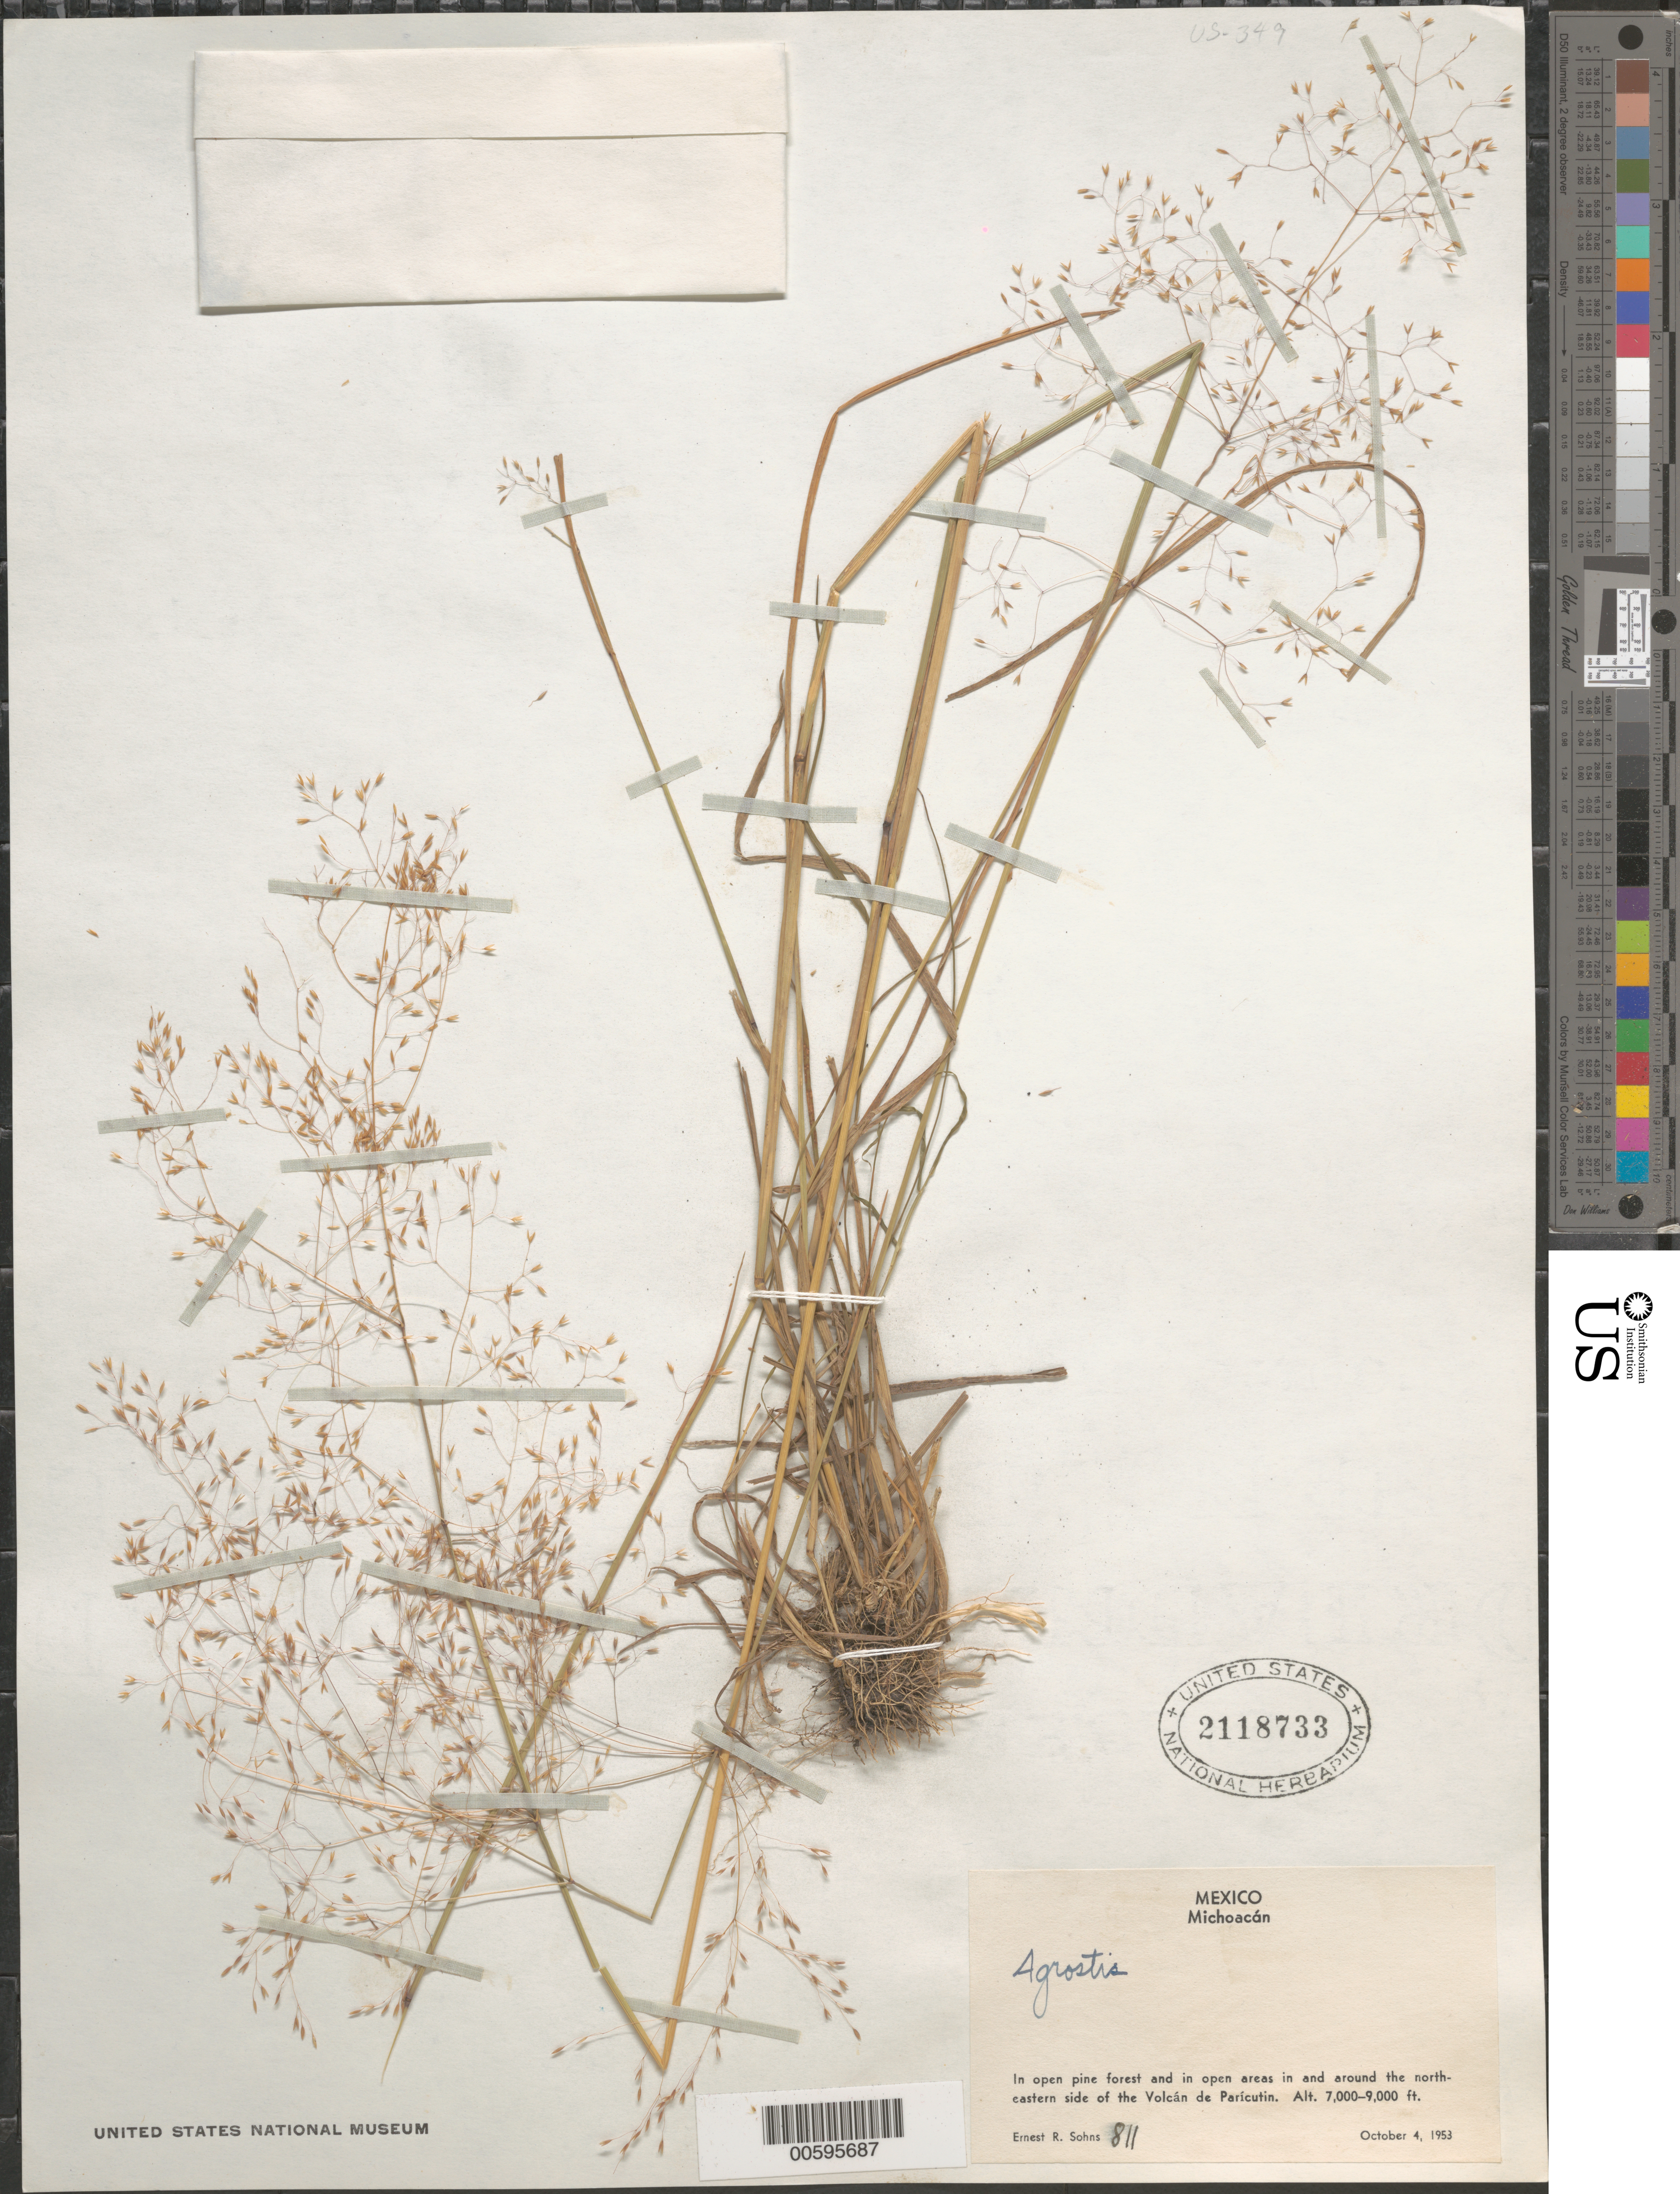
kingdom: Plantae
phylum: Tracheophyta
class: Liliopsida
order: Poales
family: Poaceae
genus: Agrostis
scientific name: Agrostis sp.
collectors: E. R. Sohns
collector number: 811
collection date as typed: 4 Oct 1953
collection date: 1953-10-04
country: Mexico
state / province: Michoacán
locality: NE side of the Volcßn de Parfcutin.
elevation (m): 2134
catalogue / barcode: US 2118733